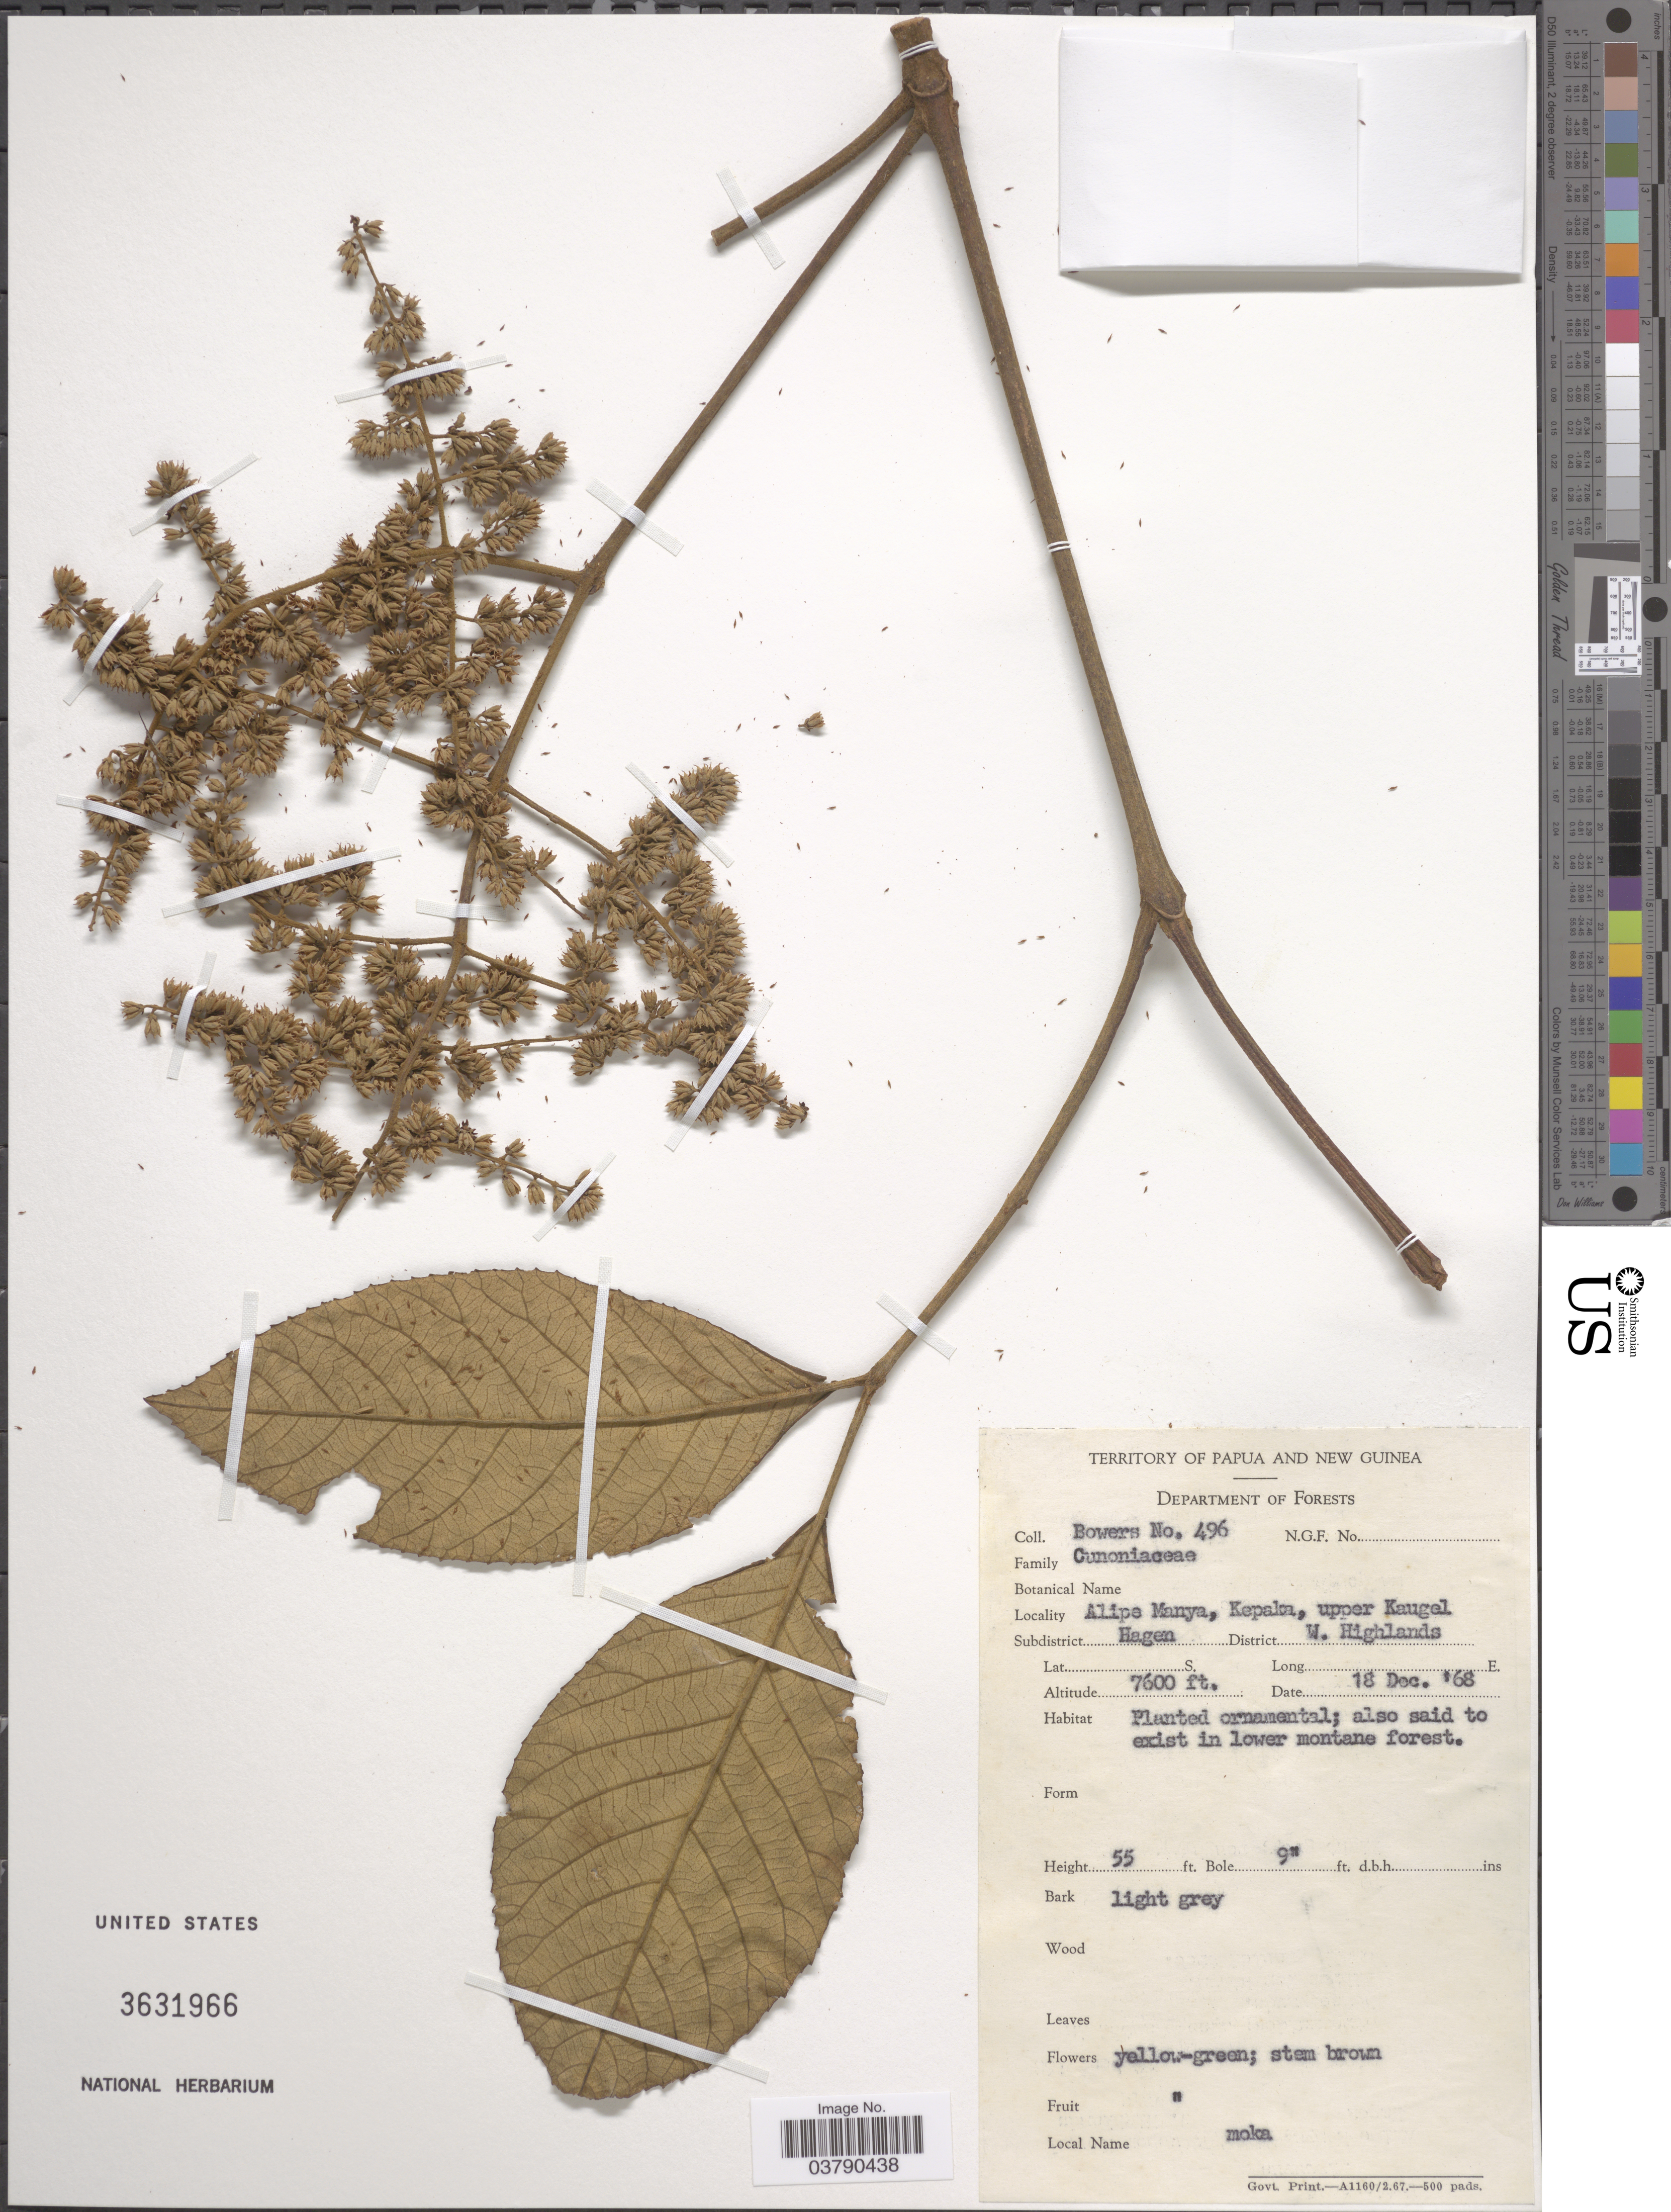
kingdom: Plantae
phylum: Tracheophyta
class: Magnoliopsida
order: Oxalidales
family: Cunoniaceae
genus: Ackama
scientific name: Ackama fulva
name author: (Schltr.) Pillon & H.C. Hopkins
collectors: -. Bowers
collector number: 496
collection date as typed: Transcribed d/m/y: 18/12/68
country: Papua New Guinea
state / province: Western Highlands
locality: Territory of Papua and New Guinea. Alipe Manya, Kepaka, upper Kaugel. Subdistrict Hagen. District W. Highlands.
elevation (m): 2316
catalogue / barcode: US 3631966